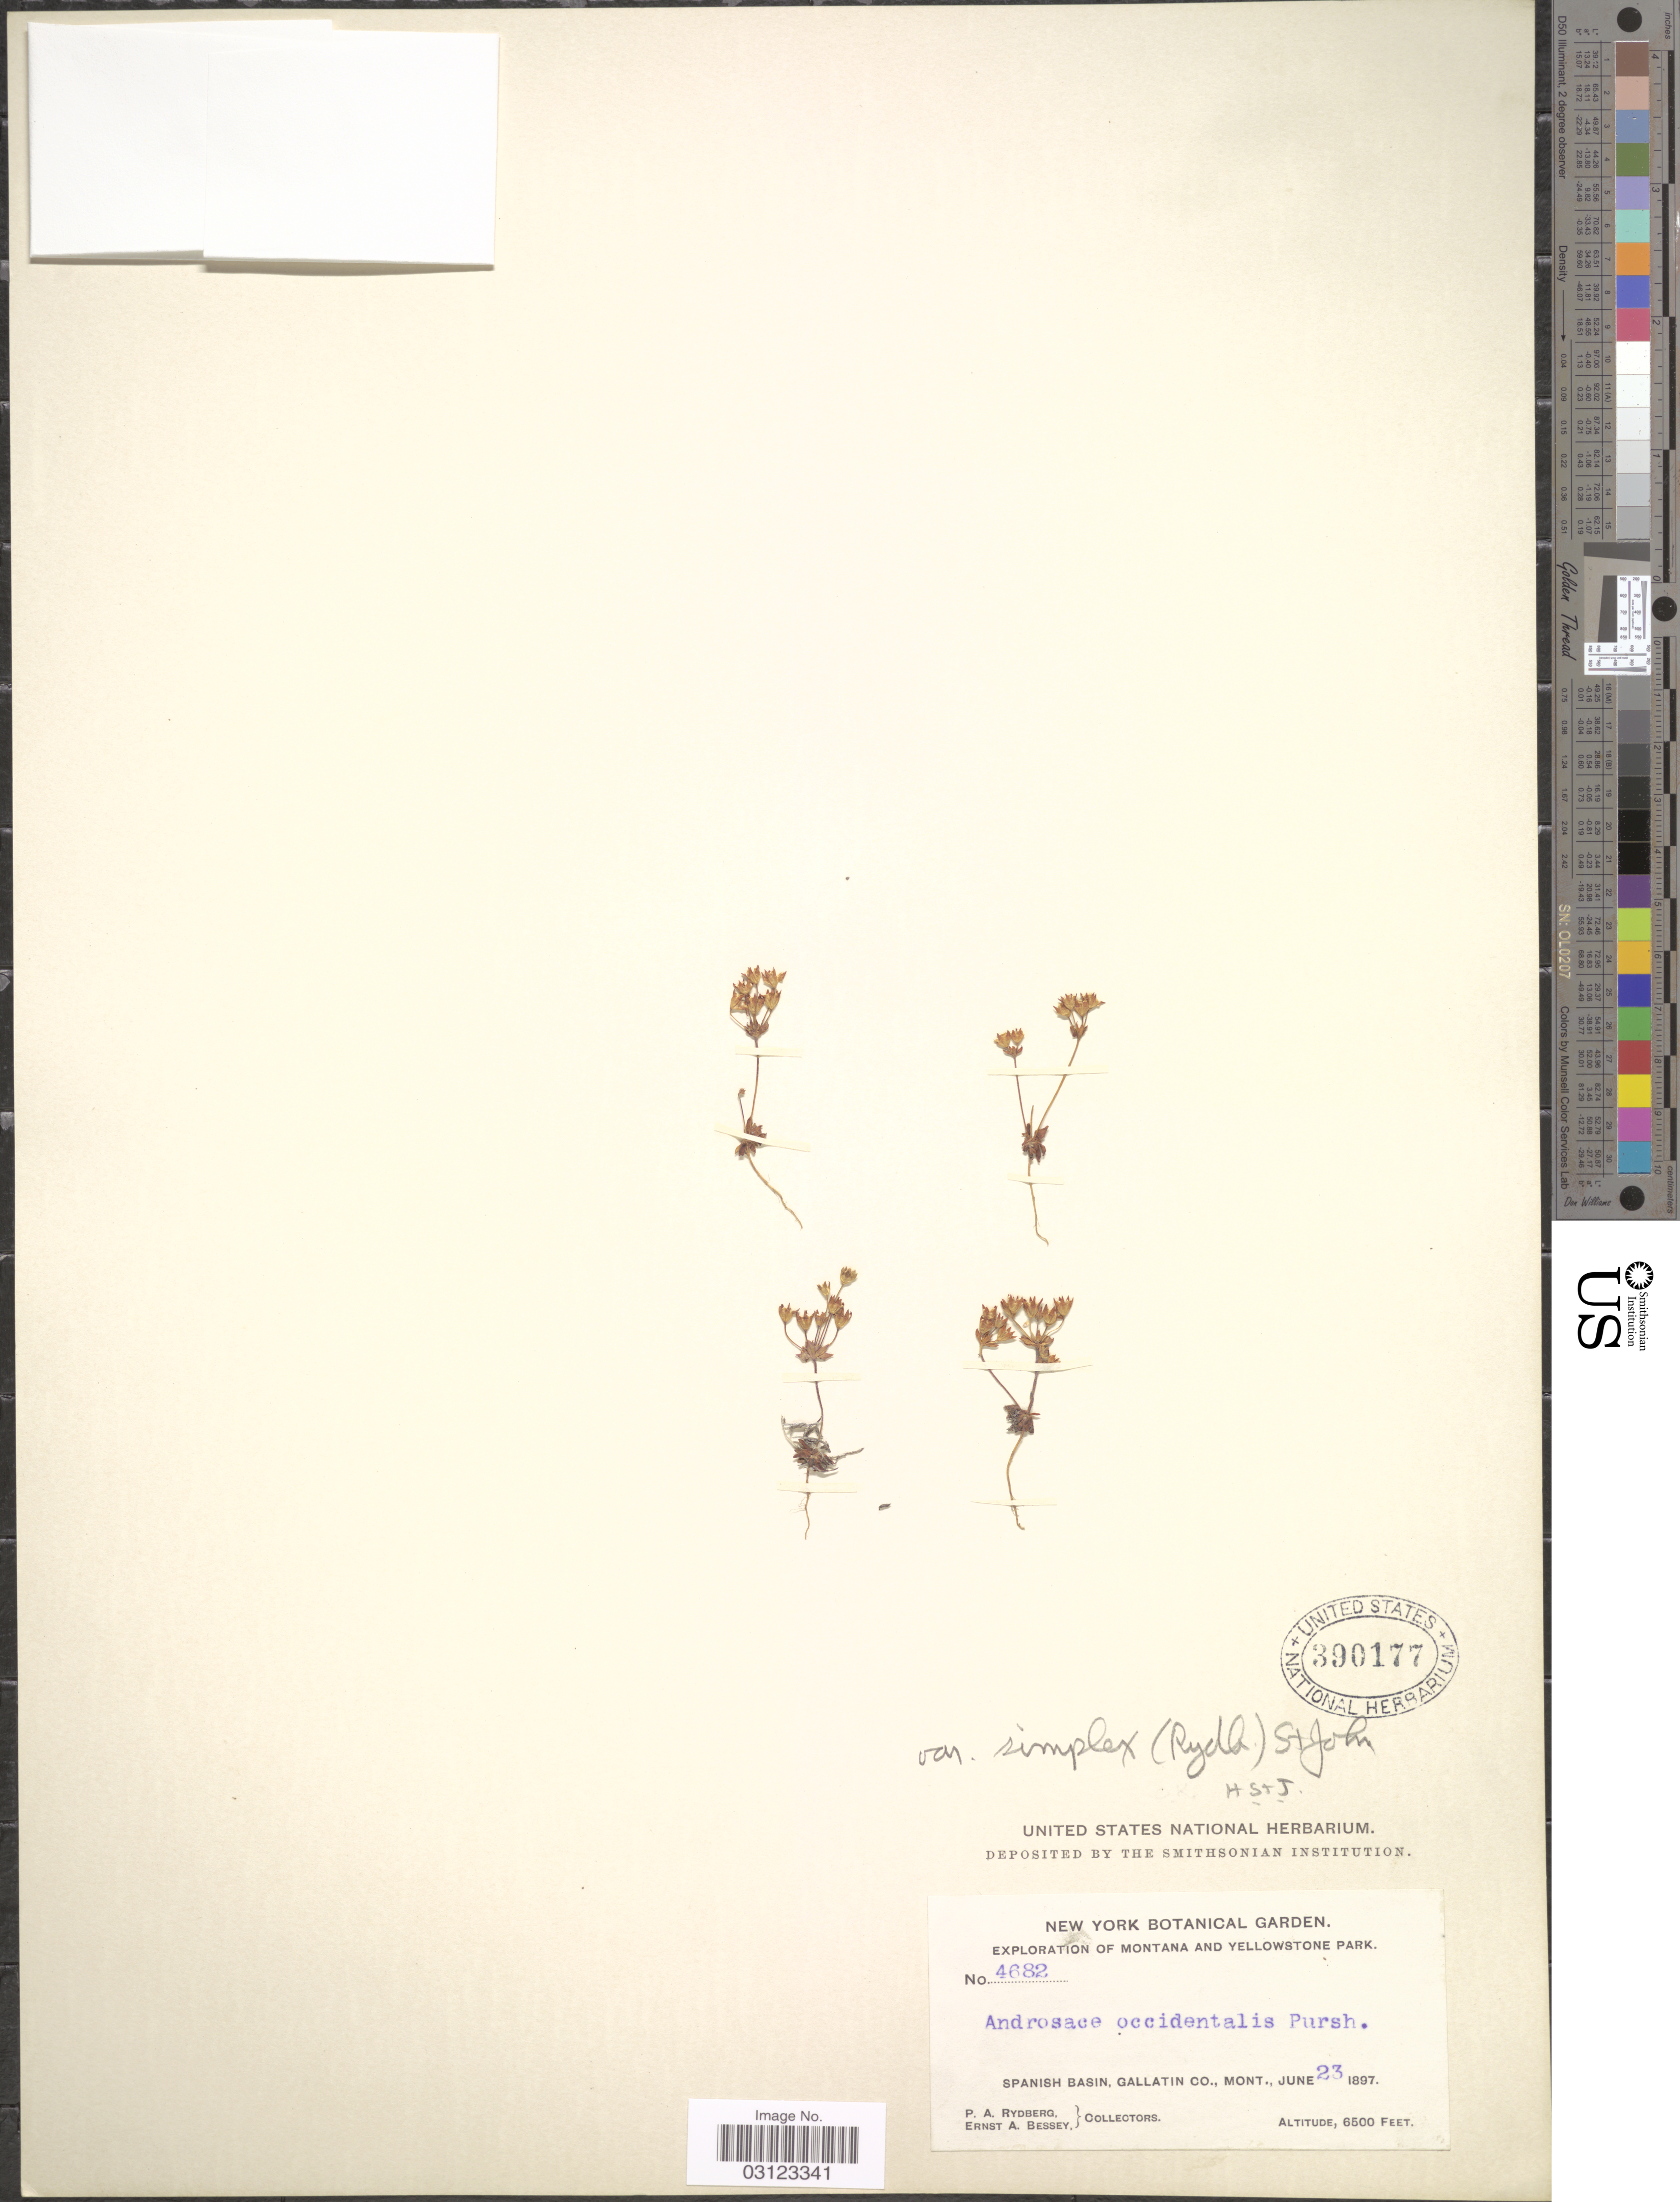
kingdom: Plantae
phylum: Tracheophyta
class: Magnoliopsida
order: Ericales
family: Primulaceae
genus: Androsace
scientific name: Androsace occidentalis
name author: (Pursh) Pursh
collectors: P. A. Rydberg & E. A. Bessey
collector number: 4682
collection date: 1897-06-23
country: United States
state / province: Montana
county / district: Gallatin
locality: Yellowstone Park. Spanish Basin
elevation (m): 1981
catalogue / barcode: US 390177